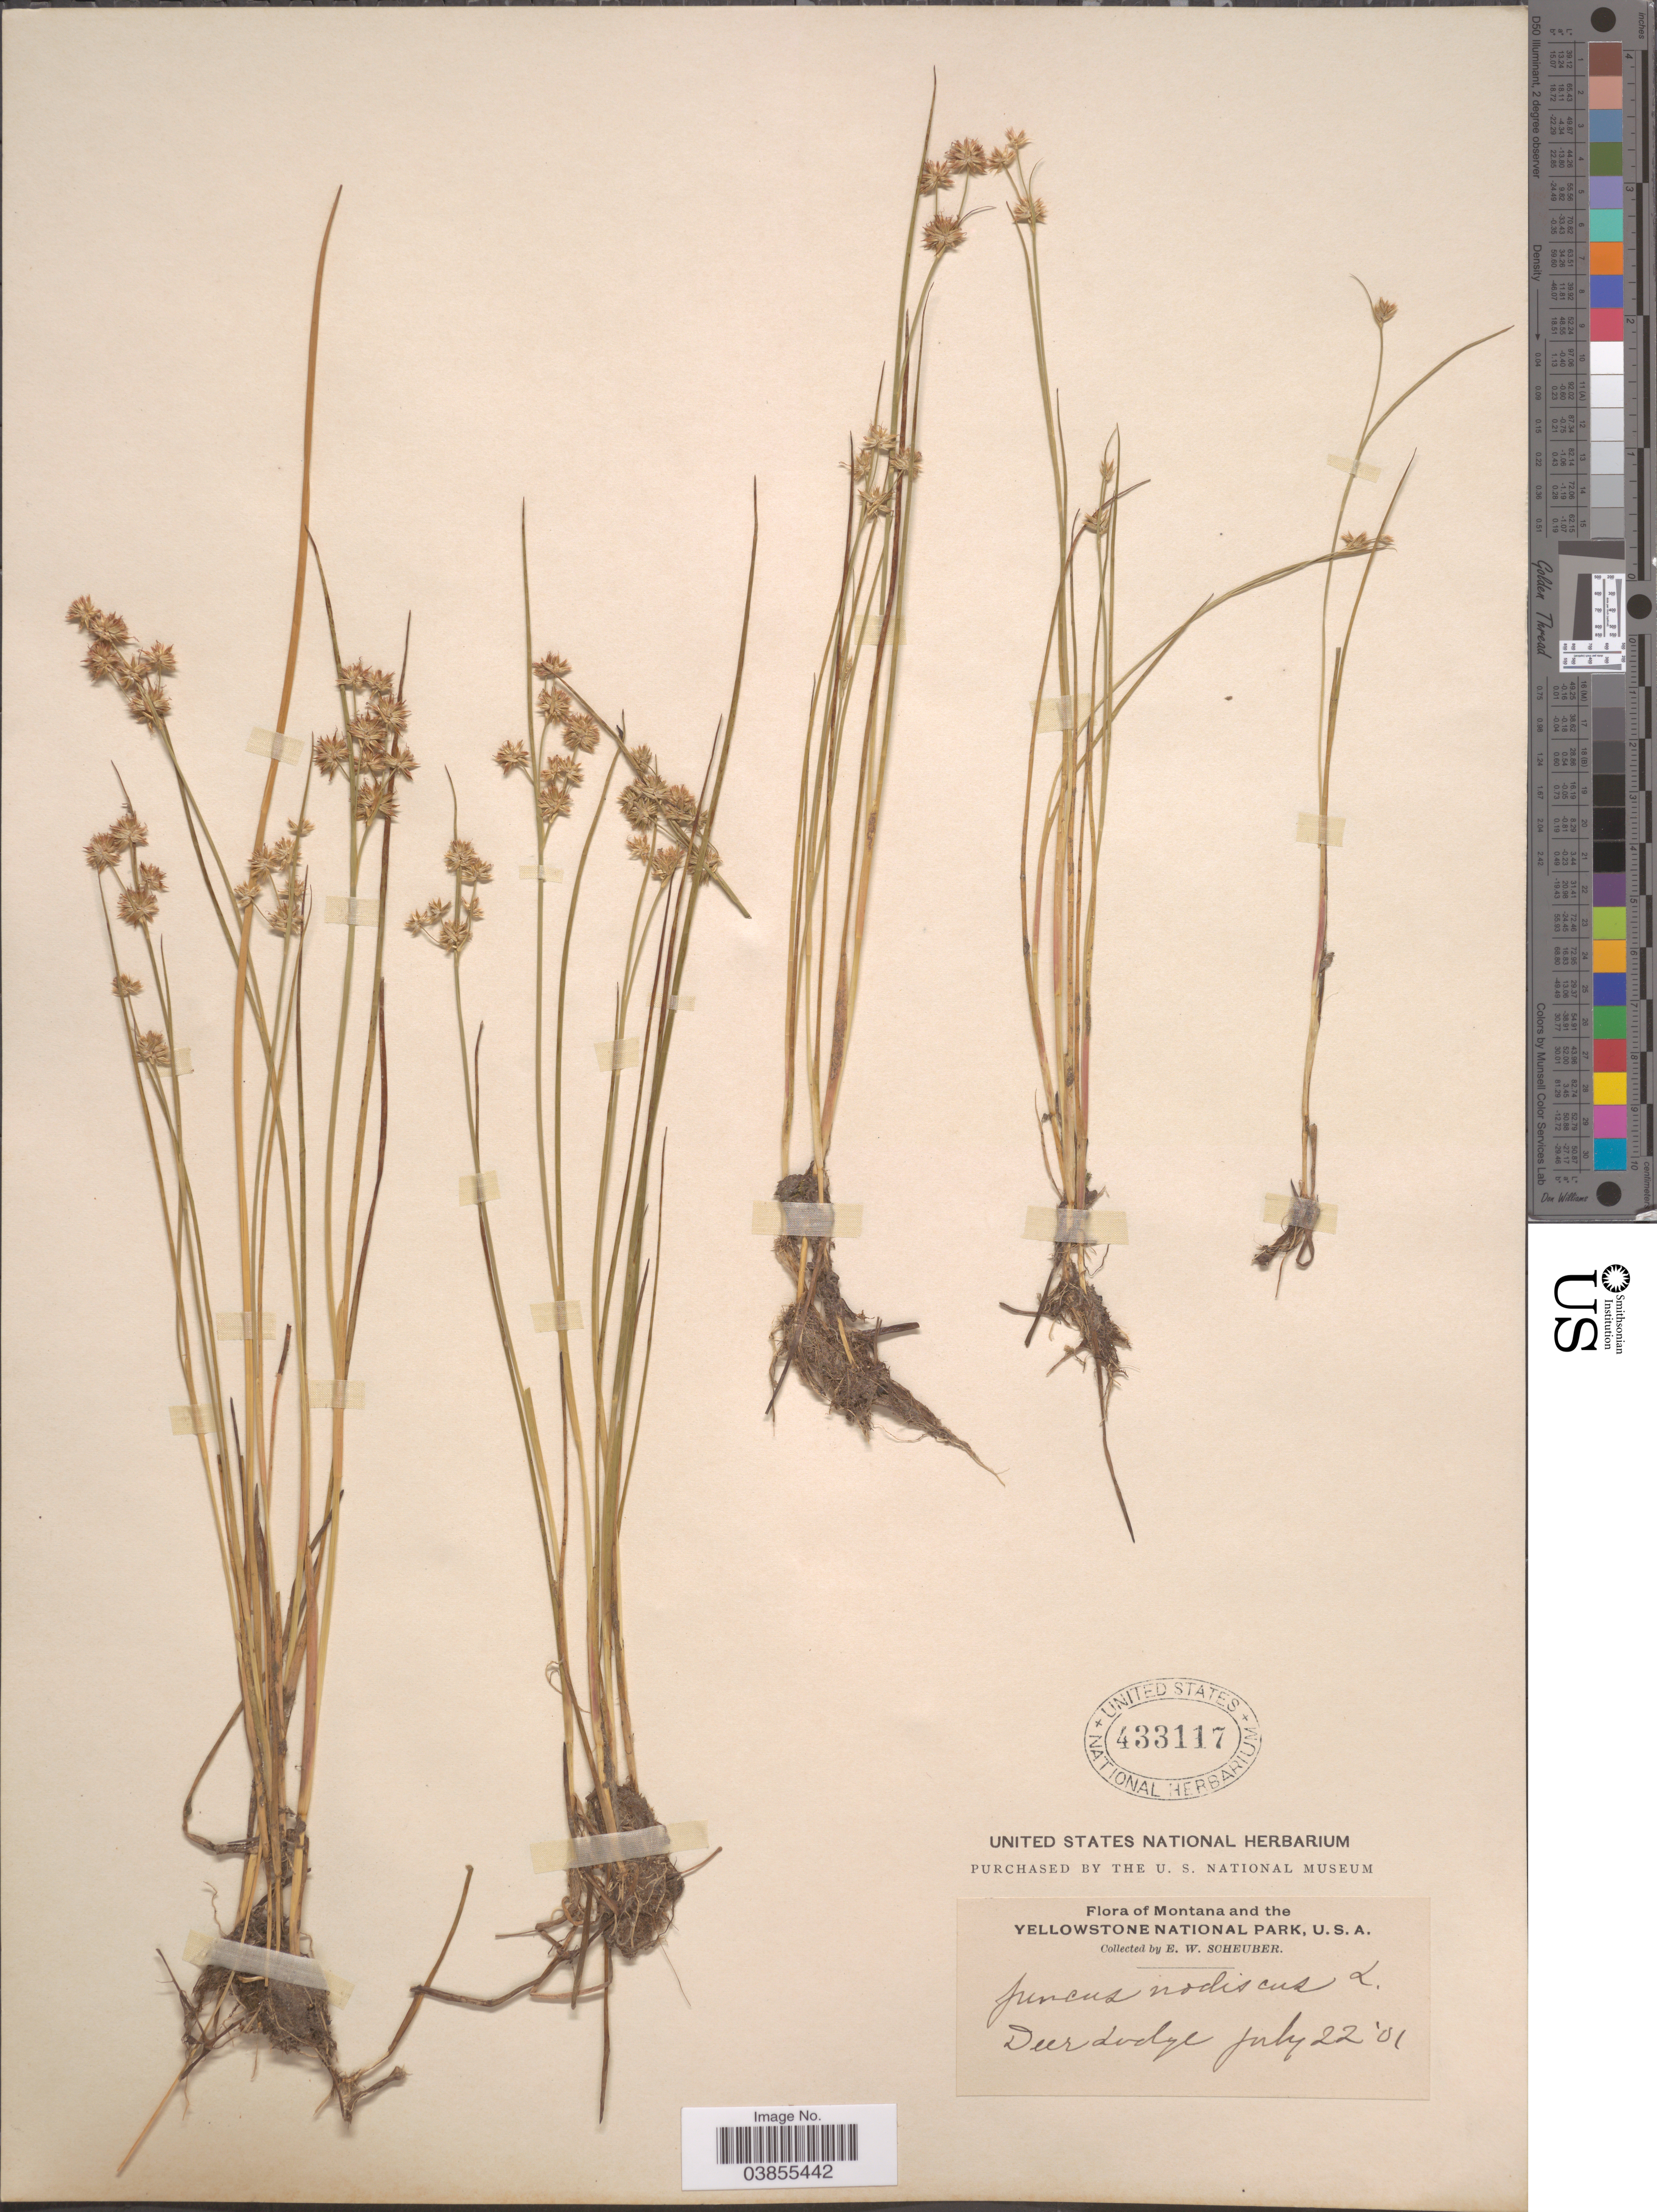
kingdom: Plantae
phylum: Tracheophyta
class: Liliopsida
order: Poales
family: Juncaceae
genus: Juncus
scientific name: Juncus nodosus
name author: L.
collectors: E. Scheuber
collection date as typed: Transcribed d/m/y: 22/7/1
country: United States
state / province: Montana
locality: The Yellowstone National Park. Deer Lodge.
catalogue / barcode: US 433117